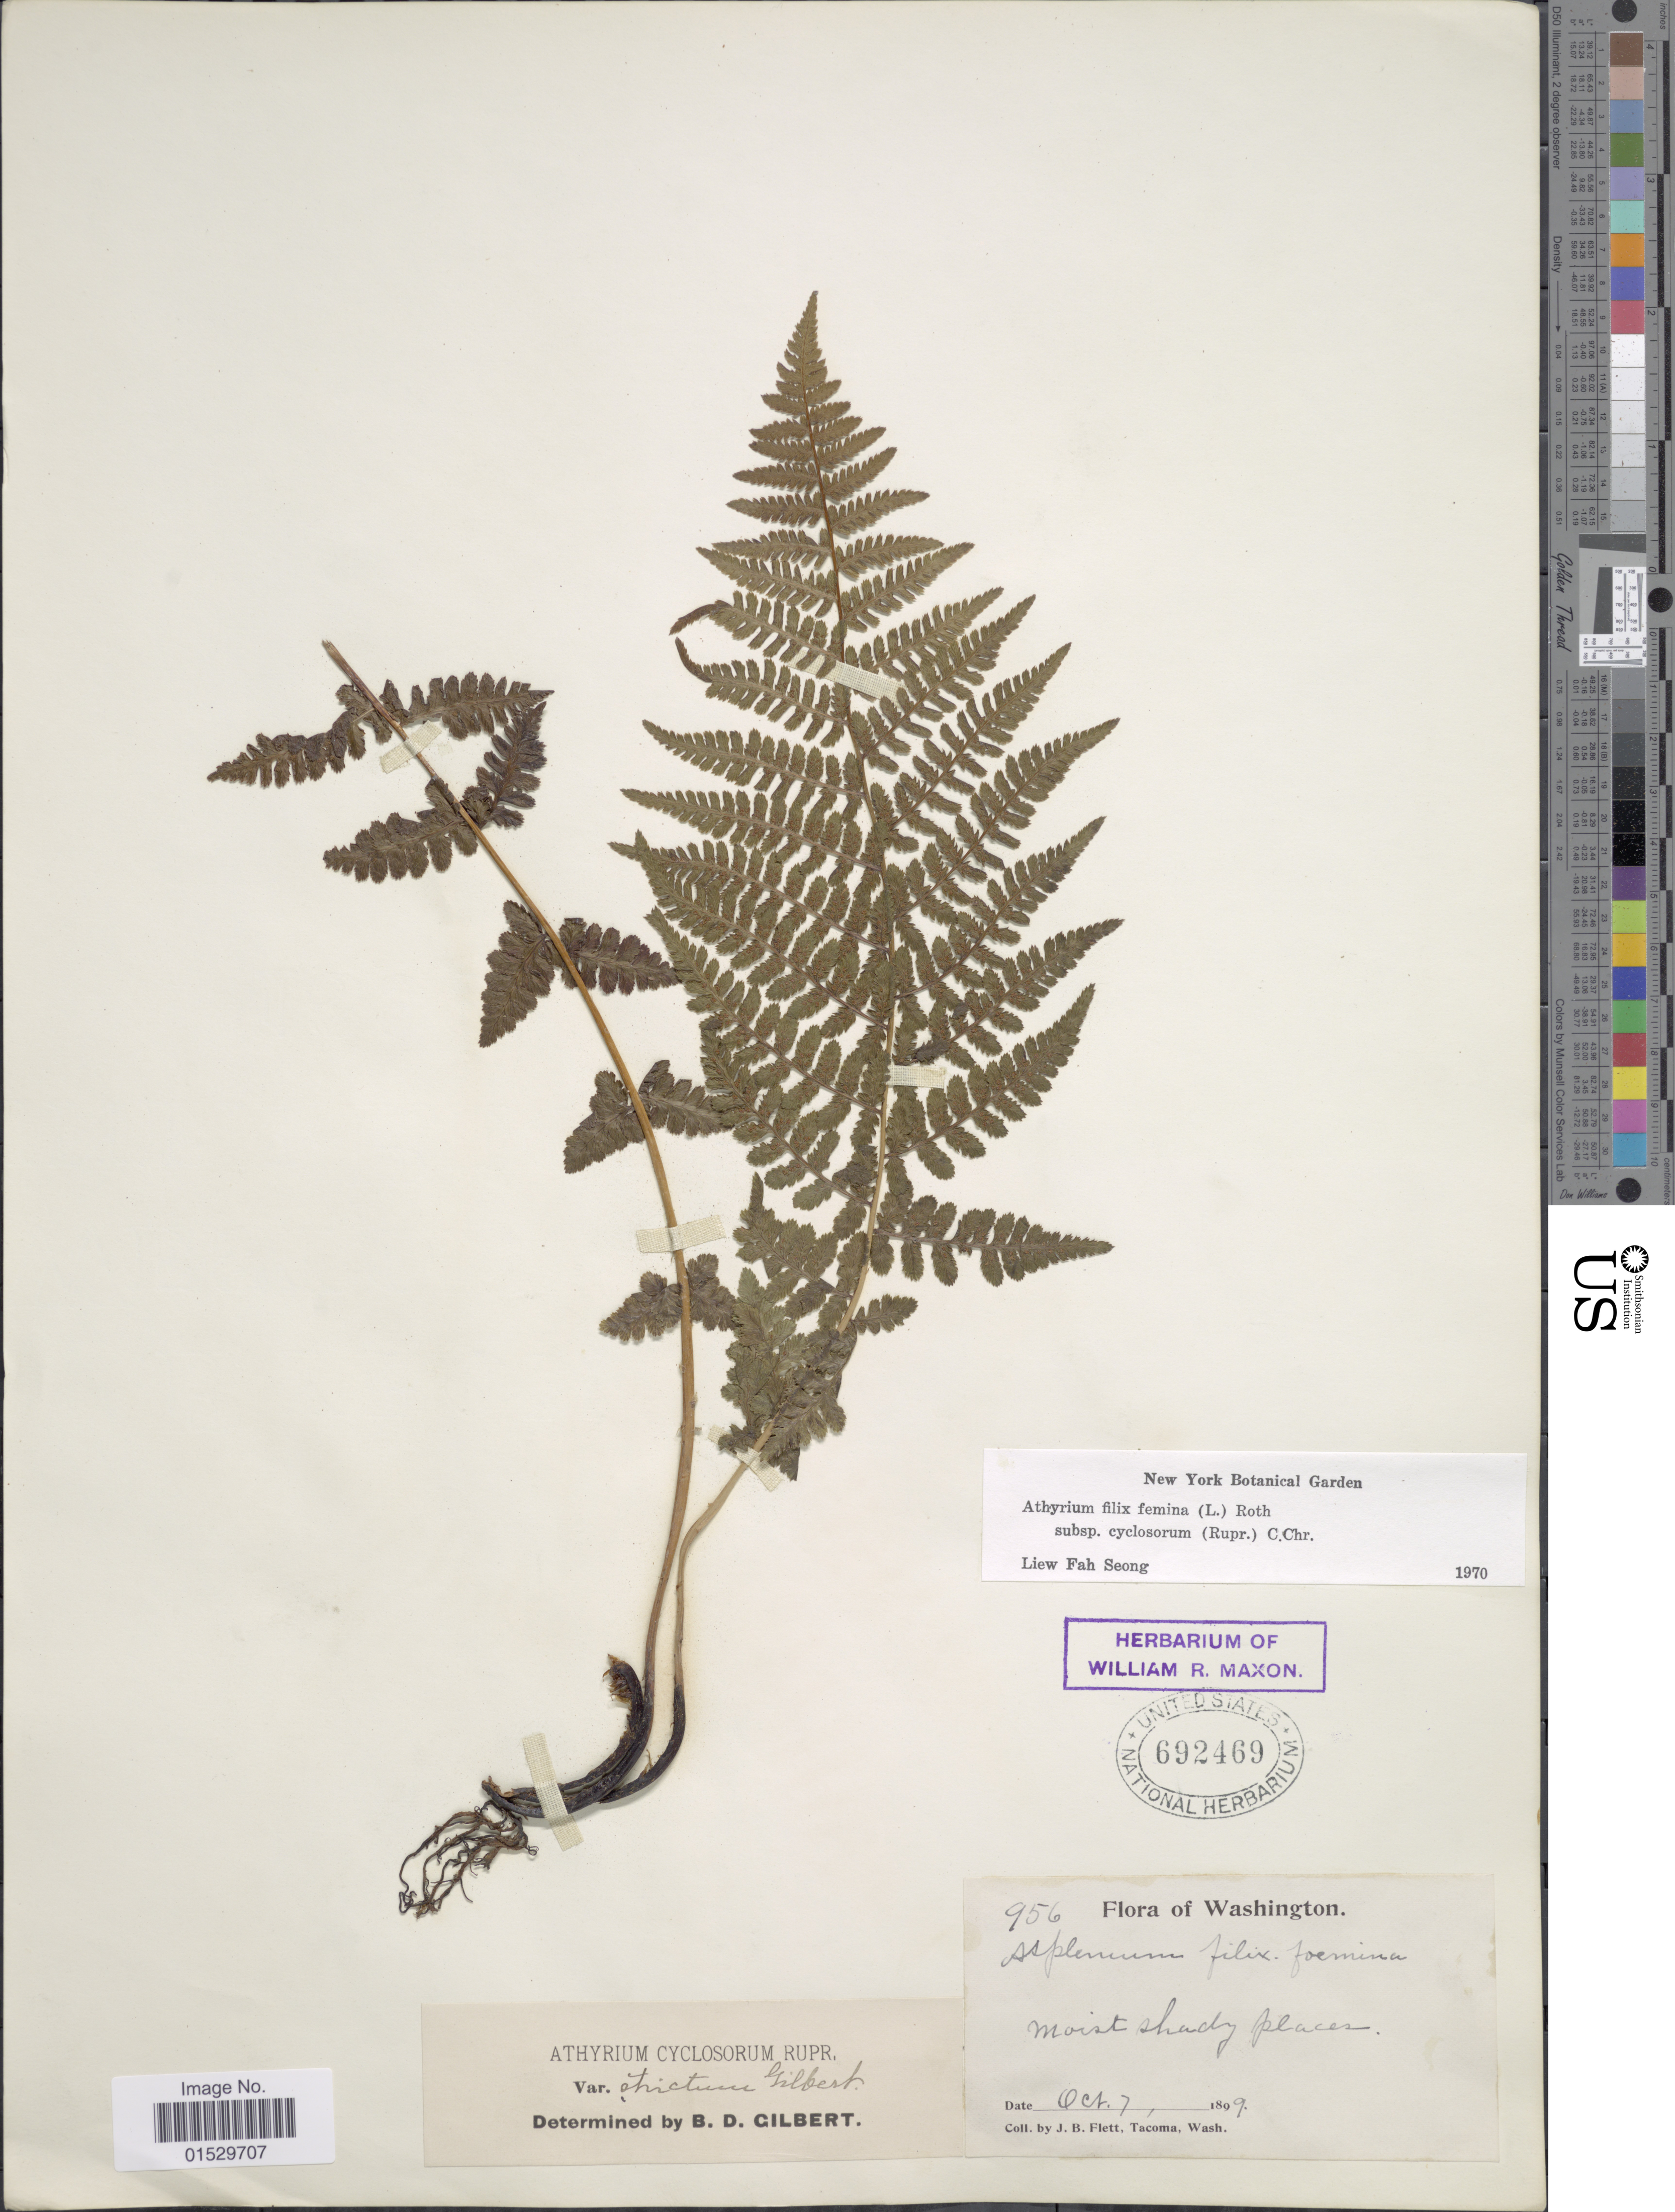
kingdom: Plantae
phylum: Tracheophyta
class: Polypodiopsida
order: Polypodiales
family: Athyriaceae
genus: Athyrium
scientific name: Athyrium filix-femina subsp. cyclosorum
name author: (Rupr.) C. Chr.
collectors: J. Flett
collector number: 956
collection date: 1899-10-07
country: United States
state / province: Washington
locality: Moist shady places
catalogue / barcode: US 692469